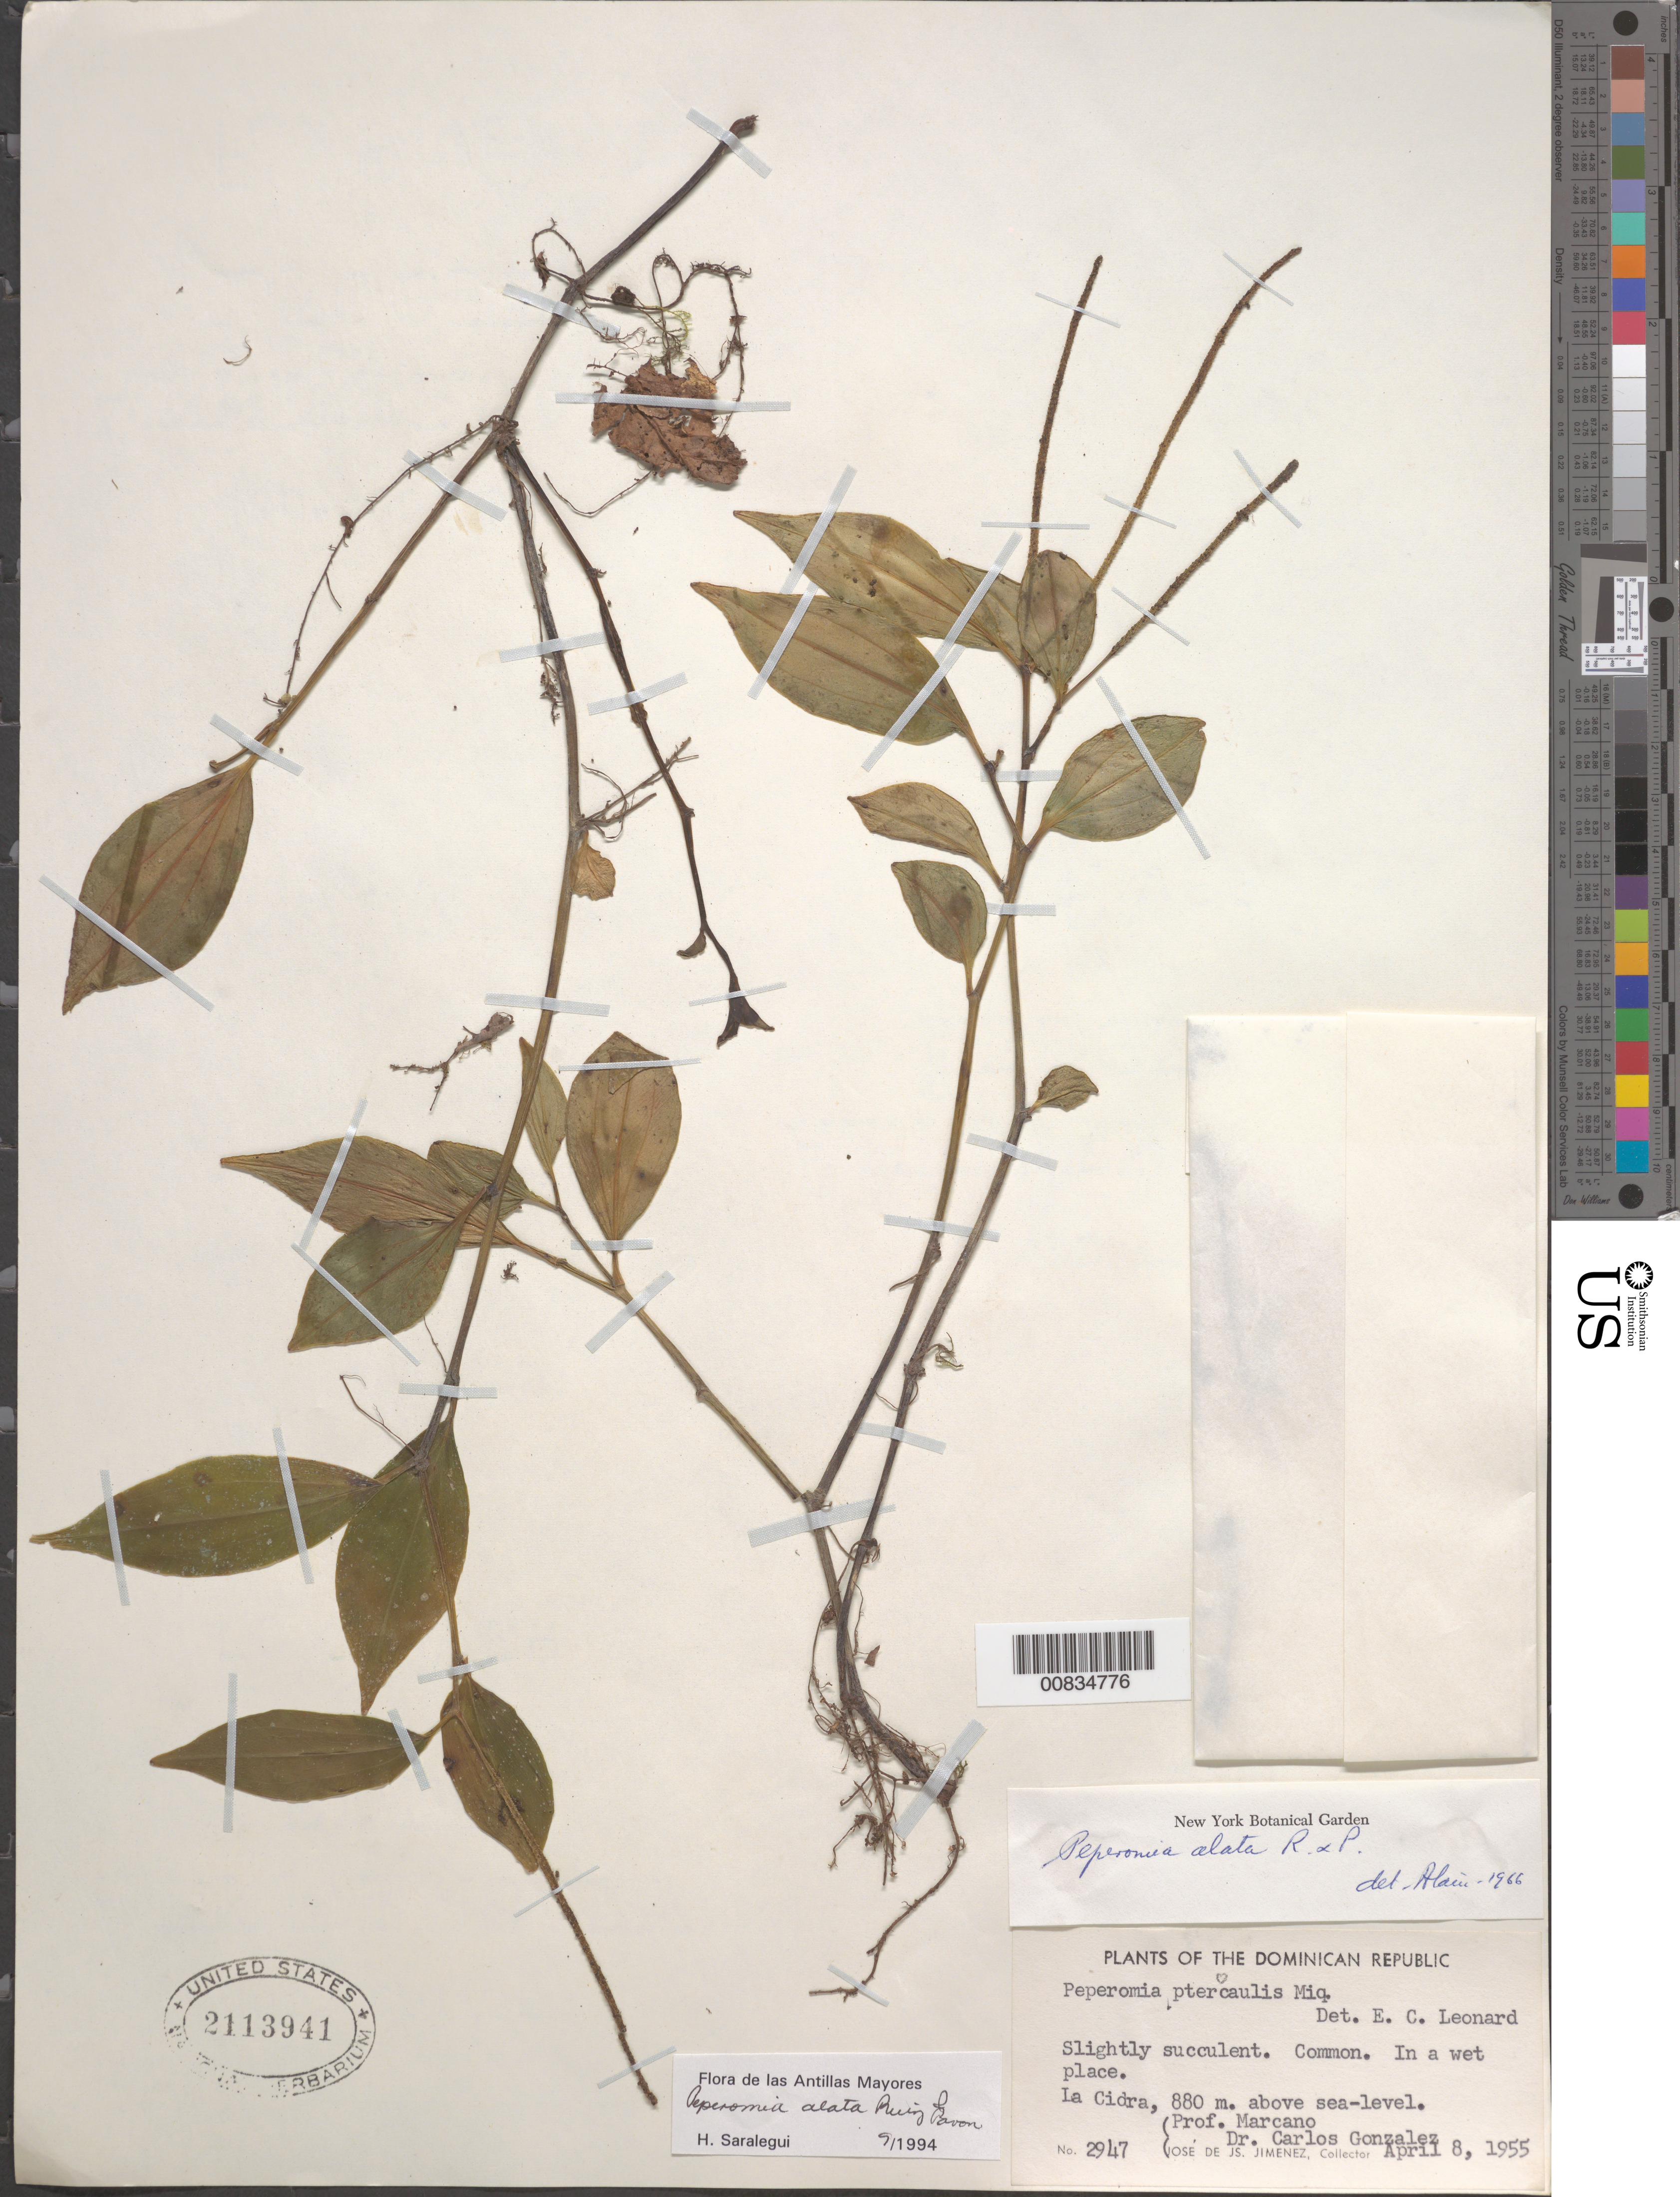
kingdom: Plantae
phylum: Tracheophyta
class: Magnoliopsida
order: Piperales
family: Piperaceae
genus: Peperomia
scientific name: Peperomia alata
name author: Ruiz & Pav.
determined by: Saralegui Boza, H., (HAJB), Jardin Botanico Nacional (Habana)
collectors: J. J. Jiménez, E. J. Marcano F. & C. Gonzalez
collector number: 2947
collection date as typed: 08 Apr 1955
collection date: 1955-04-08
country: Dominican Republic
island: Hispaniola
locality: La Cidra.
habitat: In a wet place.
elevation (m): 880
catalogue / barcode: US 2113941